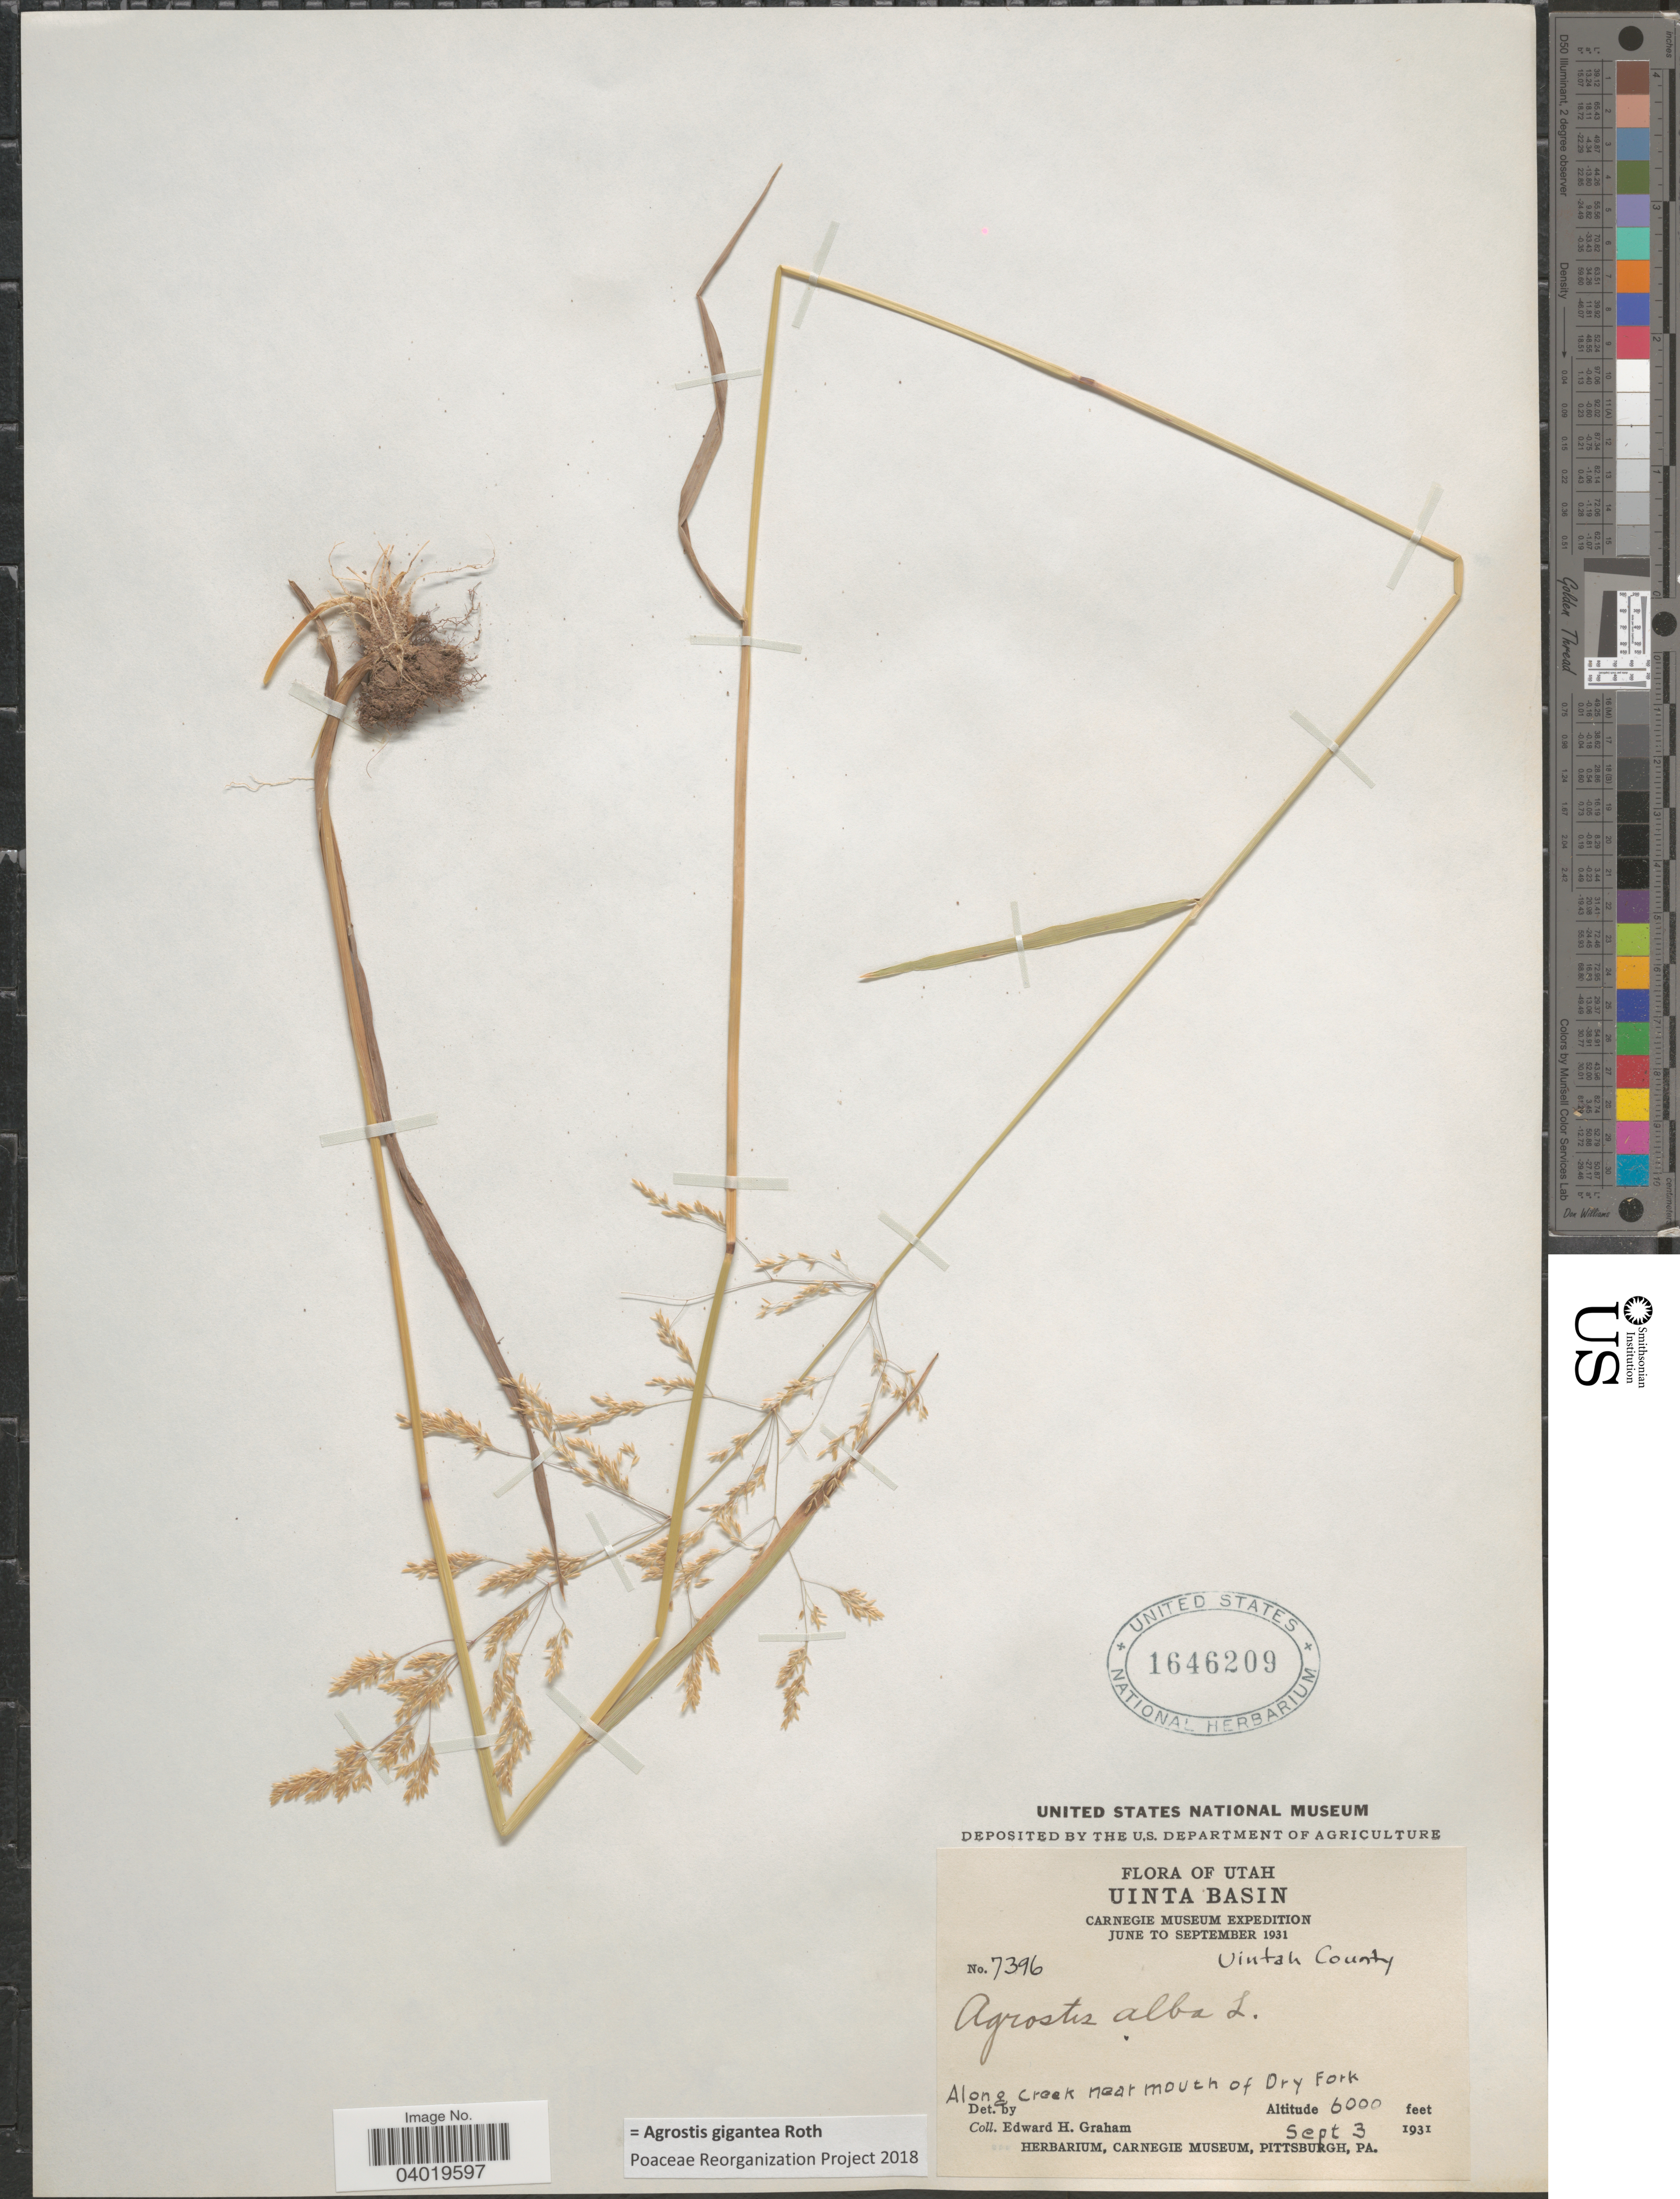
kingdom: Plantae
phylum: Tracheophyta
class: Liliopsida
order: Poales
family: Poaceae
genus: Agrostis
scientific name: Agrostis gigantea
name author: Roth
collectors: E. H. Graham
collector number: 7396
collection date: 1931-09-03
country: United States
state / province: Utah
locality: Uinta Basin. Uintah County. Along creek near mouth of Dry Fork.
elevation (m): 1829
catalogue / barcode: US 1646209